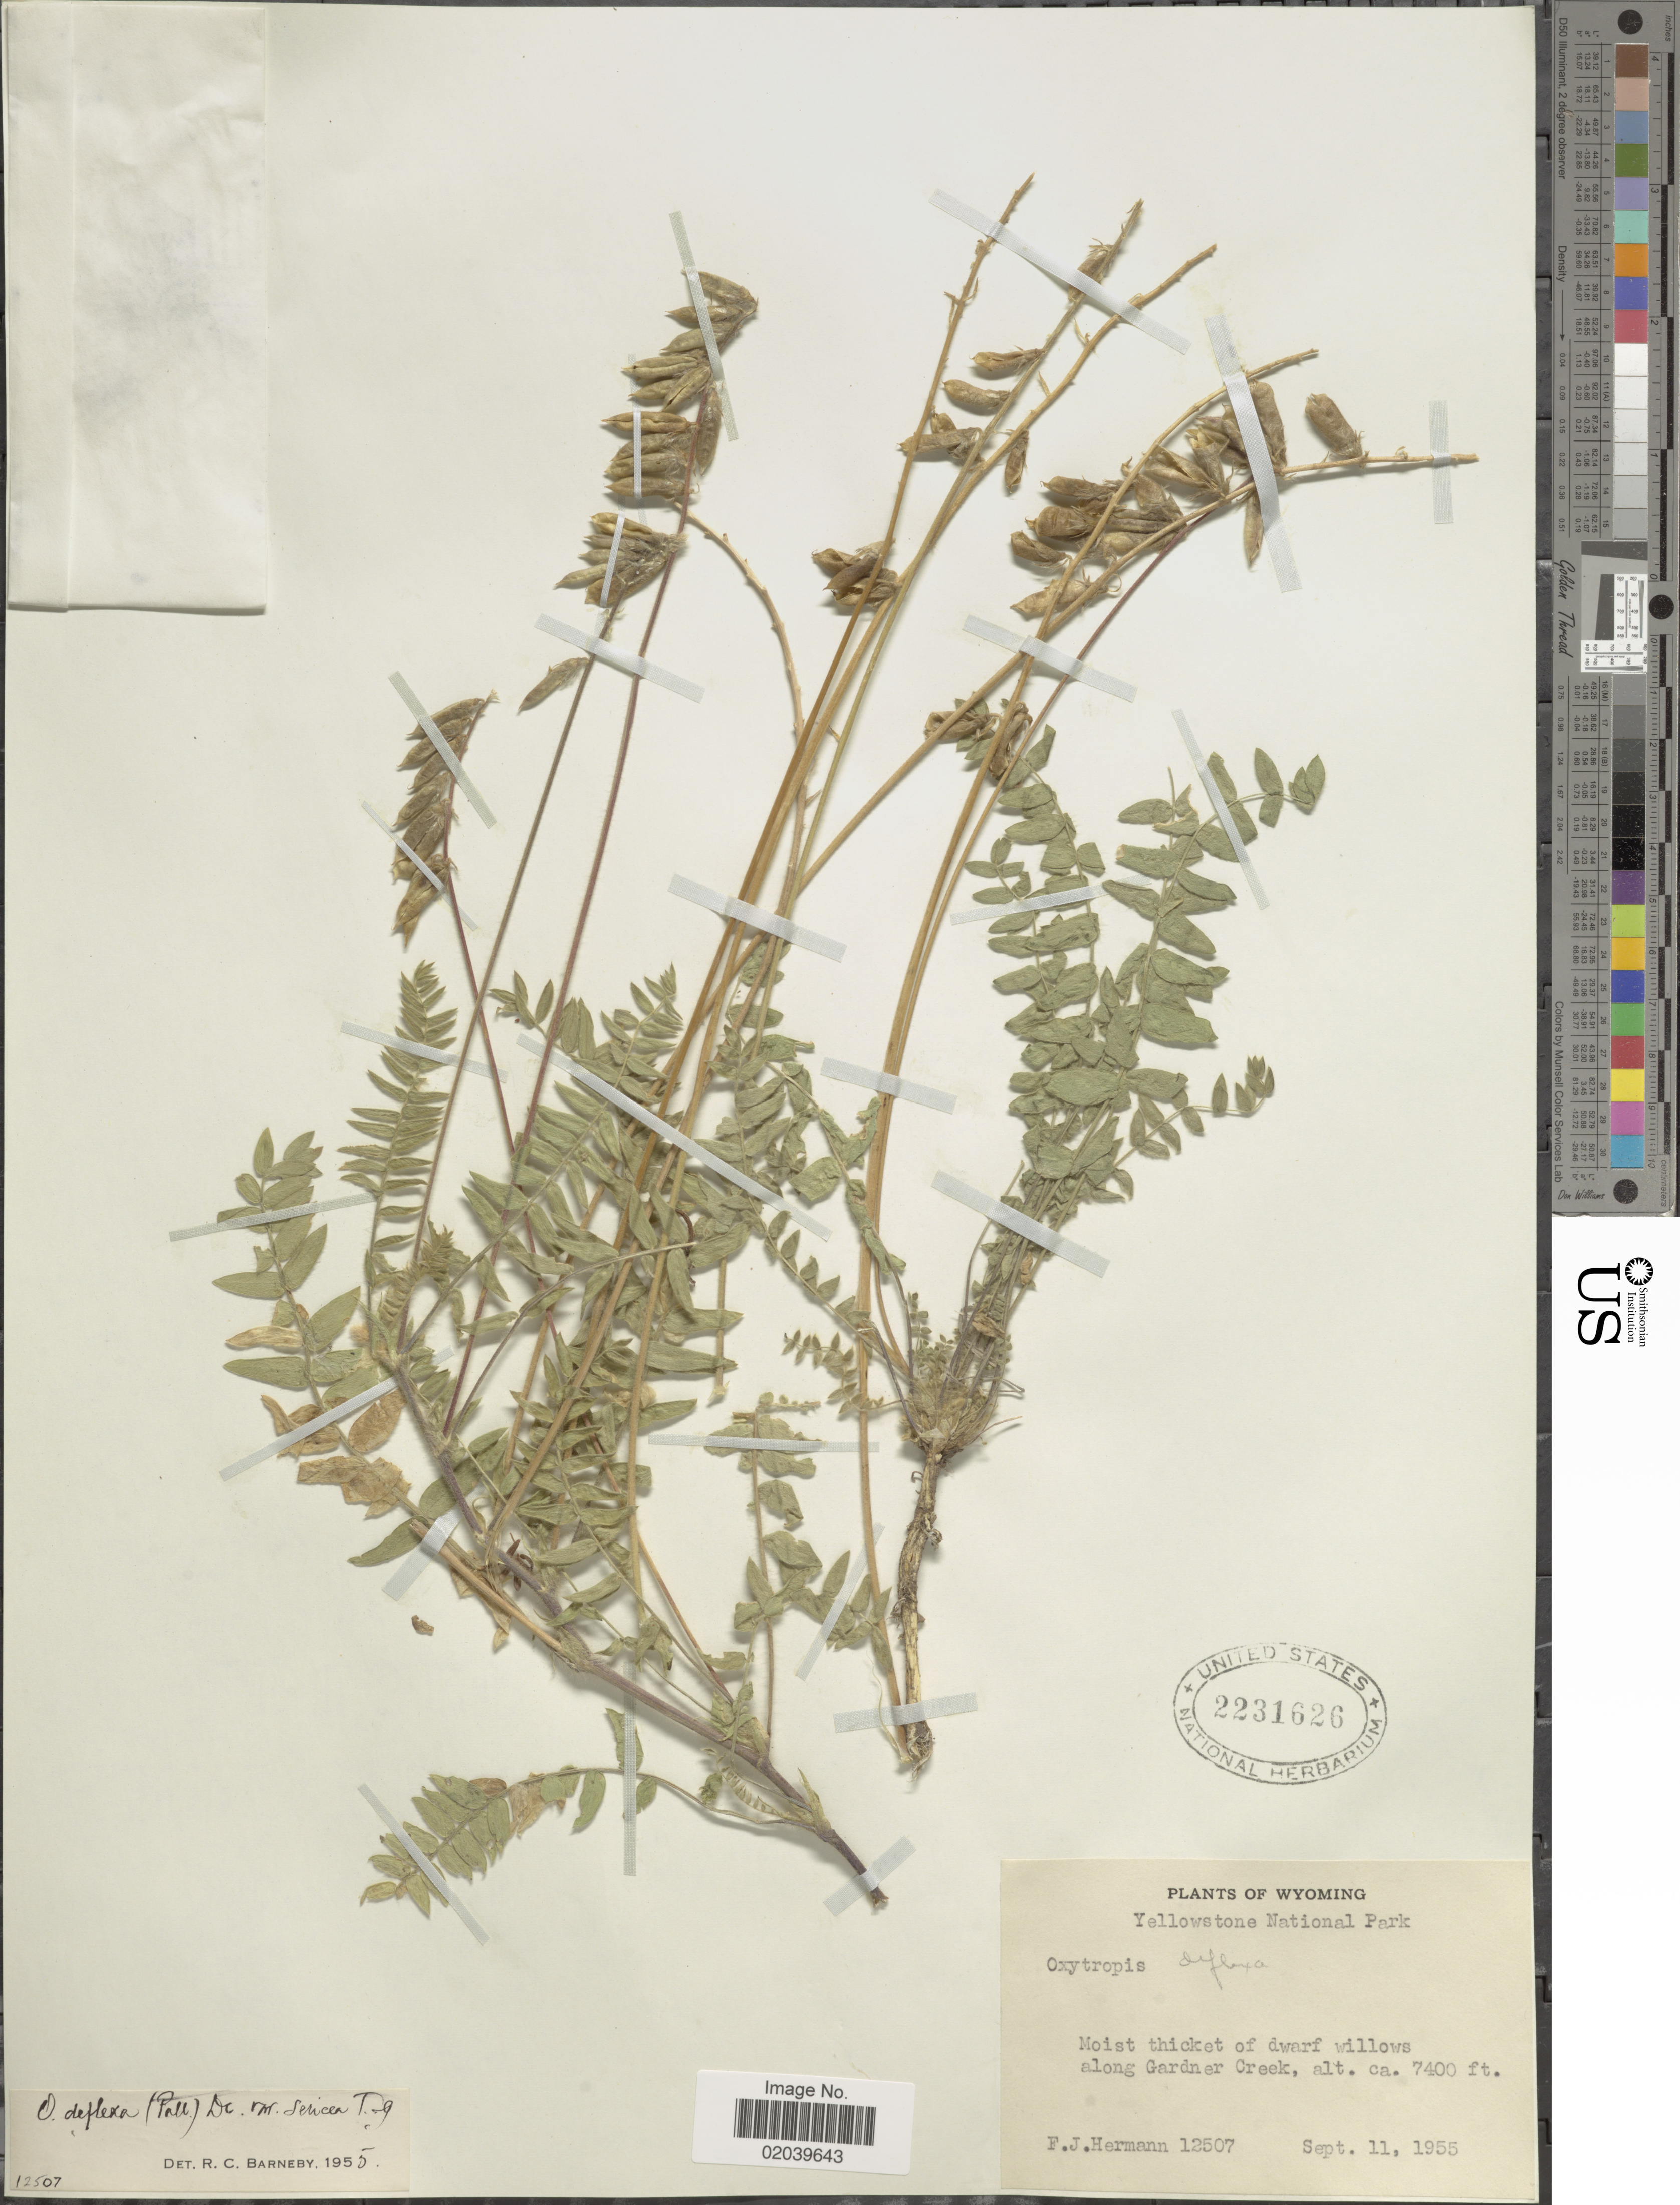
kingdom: Plantae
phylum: Tracheophyta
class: Magnoliopsida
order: Fabales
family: Fabaceae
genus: Oxytropis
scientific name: Oxytropis deflexa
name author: (Pall.) DC.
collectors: F. J. Hermann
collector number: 12507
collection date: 1955-09-11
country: United States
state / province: Wyoming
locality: Yellowstone National Park, Along Gardner Creek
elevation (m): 2256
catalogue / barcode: US 2231626